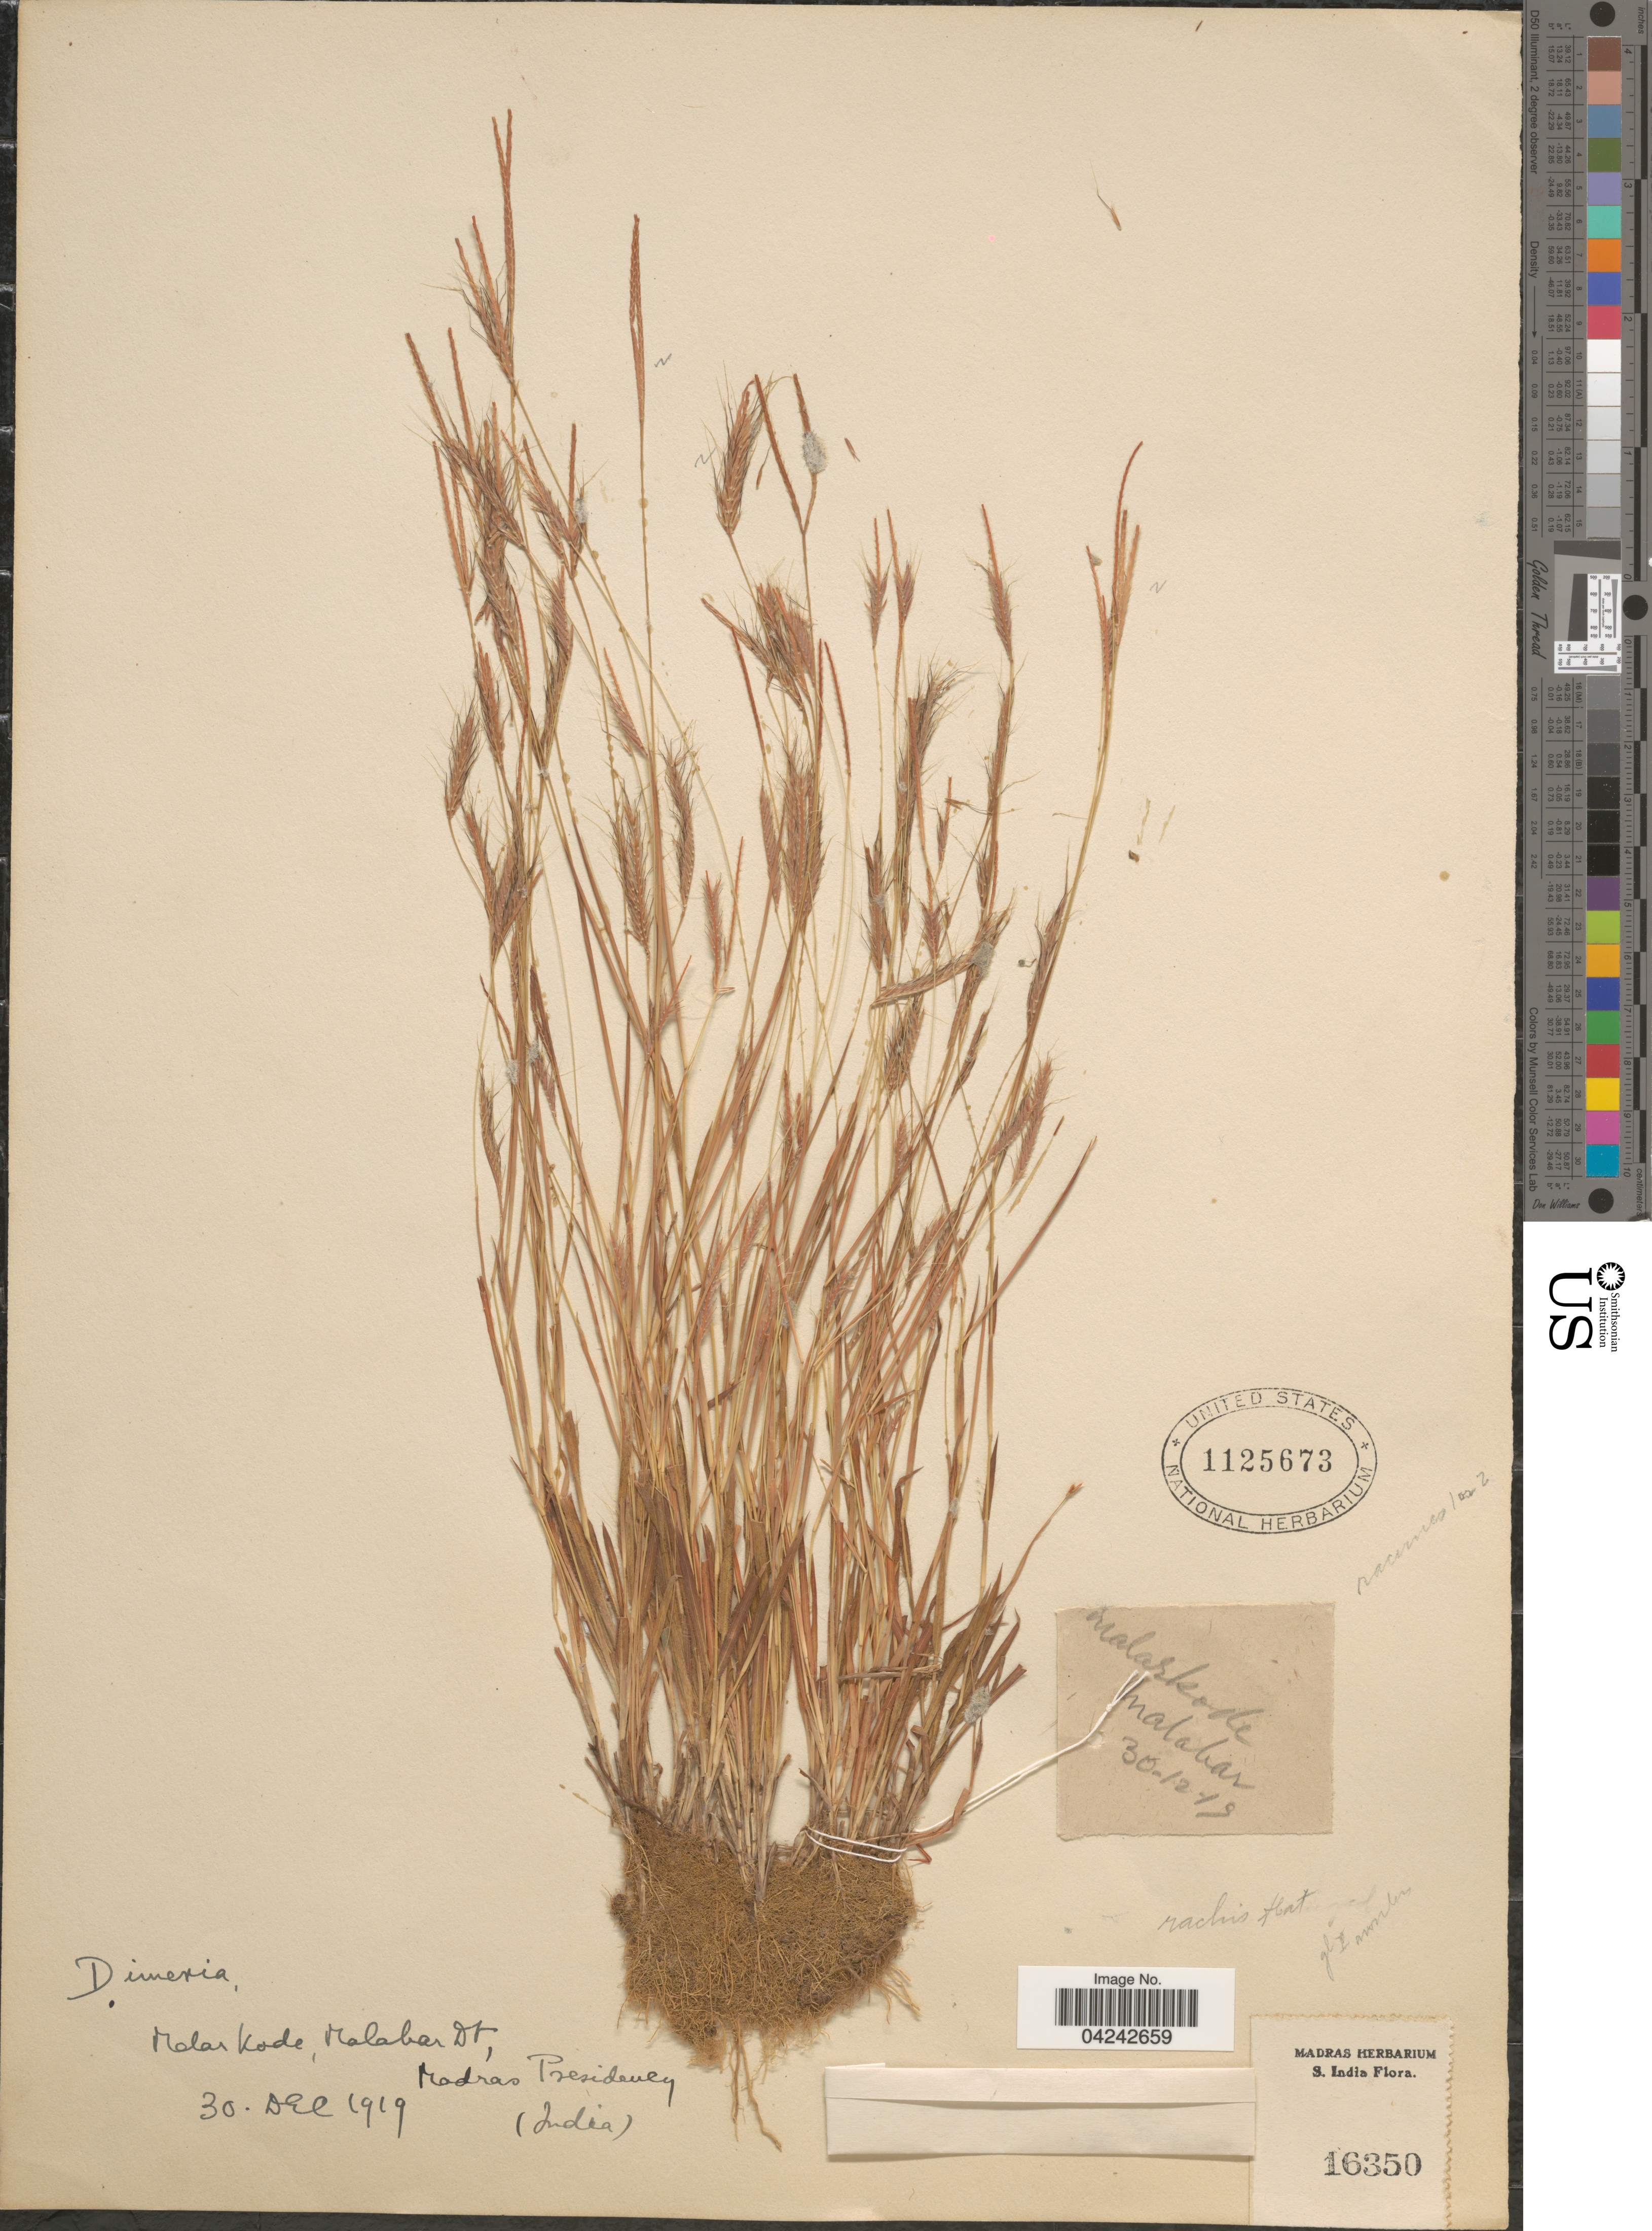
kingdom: Plantae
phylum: Tracheophyta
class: Liliopsida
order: Poales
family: Poaceae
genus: Dimeria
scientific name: Dimeria sp.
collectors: Ex herb. Madras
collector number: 16350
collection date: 1919-12-30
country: India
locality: Melarkode, Malabar Dt. Madras Presidency. S. India.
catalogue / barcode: US 1125673